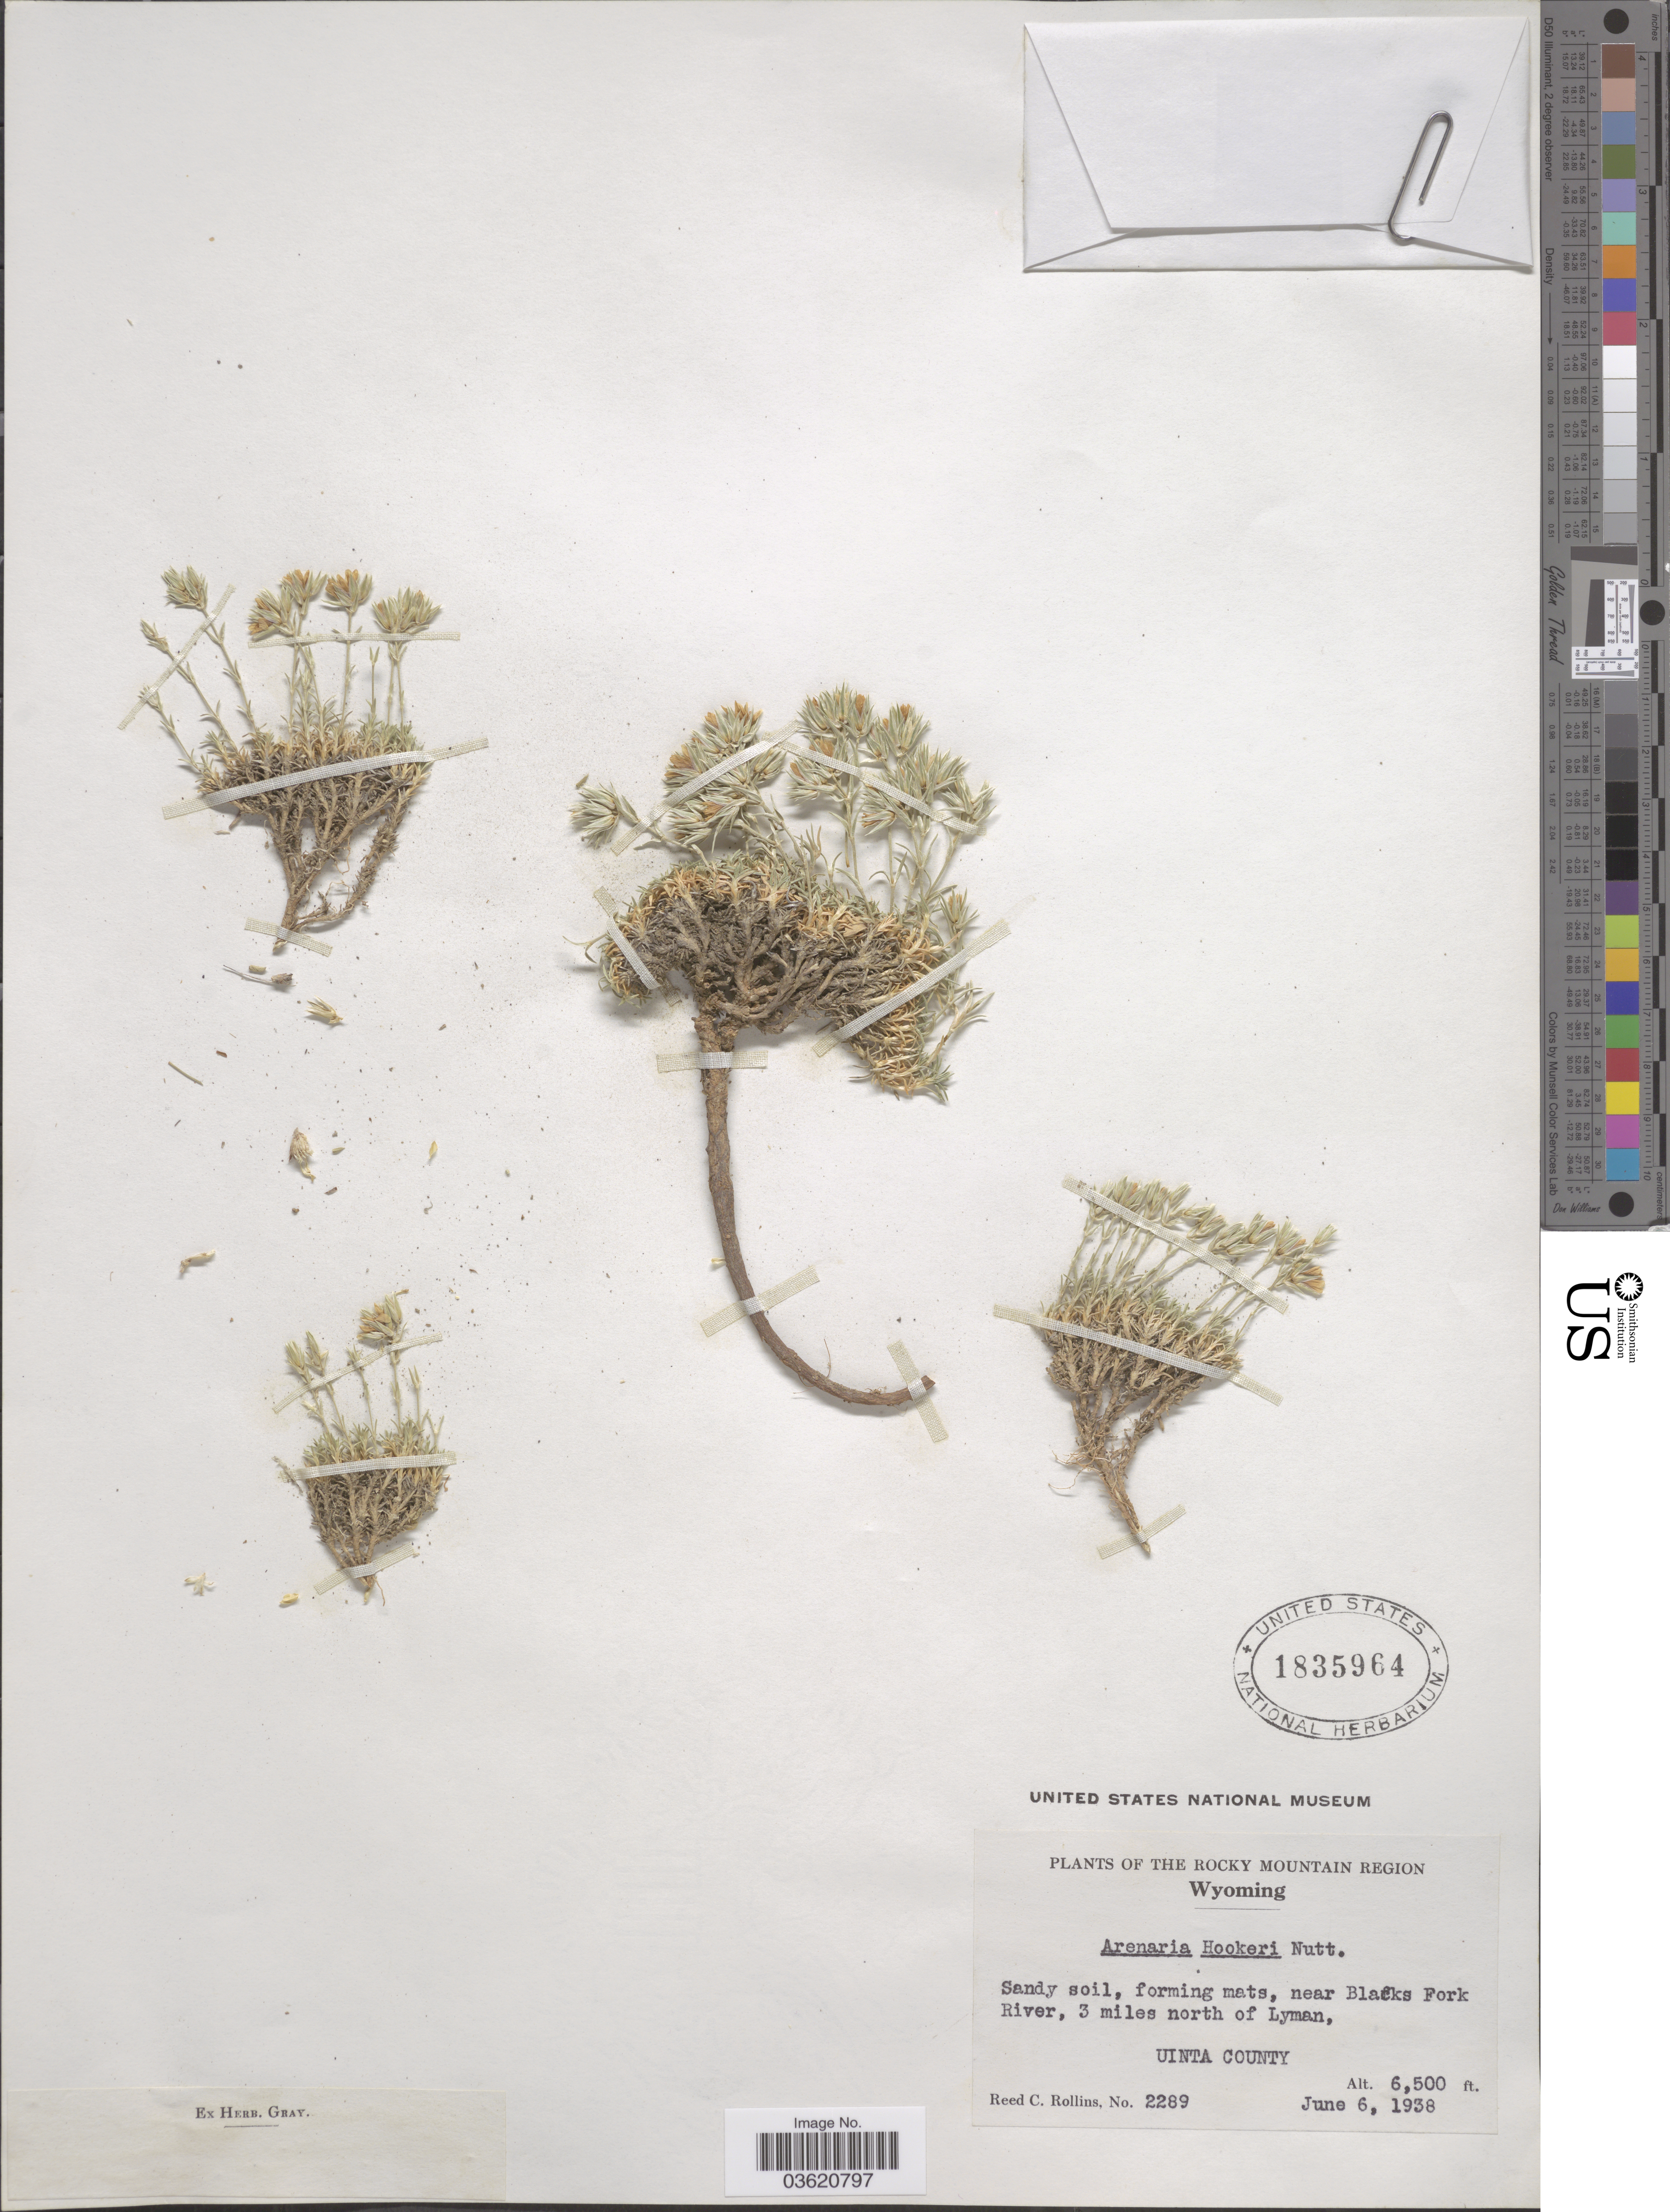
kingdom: Plantae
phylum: Tracheophyta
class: Magnoliopsida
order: Caryophyllales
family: Caryophyllaceae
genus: Eremogone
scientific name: Eremogone hookeri var. hookeri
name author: (Nutt.) W.A. Weber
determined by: Strong, Mark T., (BOT), Smithsonian Institution - National Museum of Natural History (UNITED STATES)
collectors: R. C. Rollins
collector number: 2289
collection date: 1938-06-06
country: United States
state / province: Wyoming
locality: The Rocky Mountain Region. Near Blacks Fork River, 3 miles north of Lyman, Uinta County.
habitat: sandy soil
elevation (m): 1981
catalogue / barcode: US 1835964